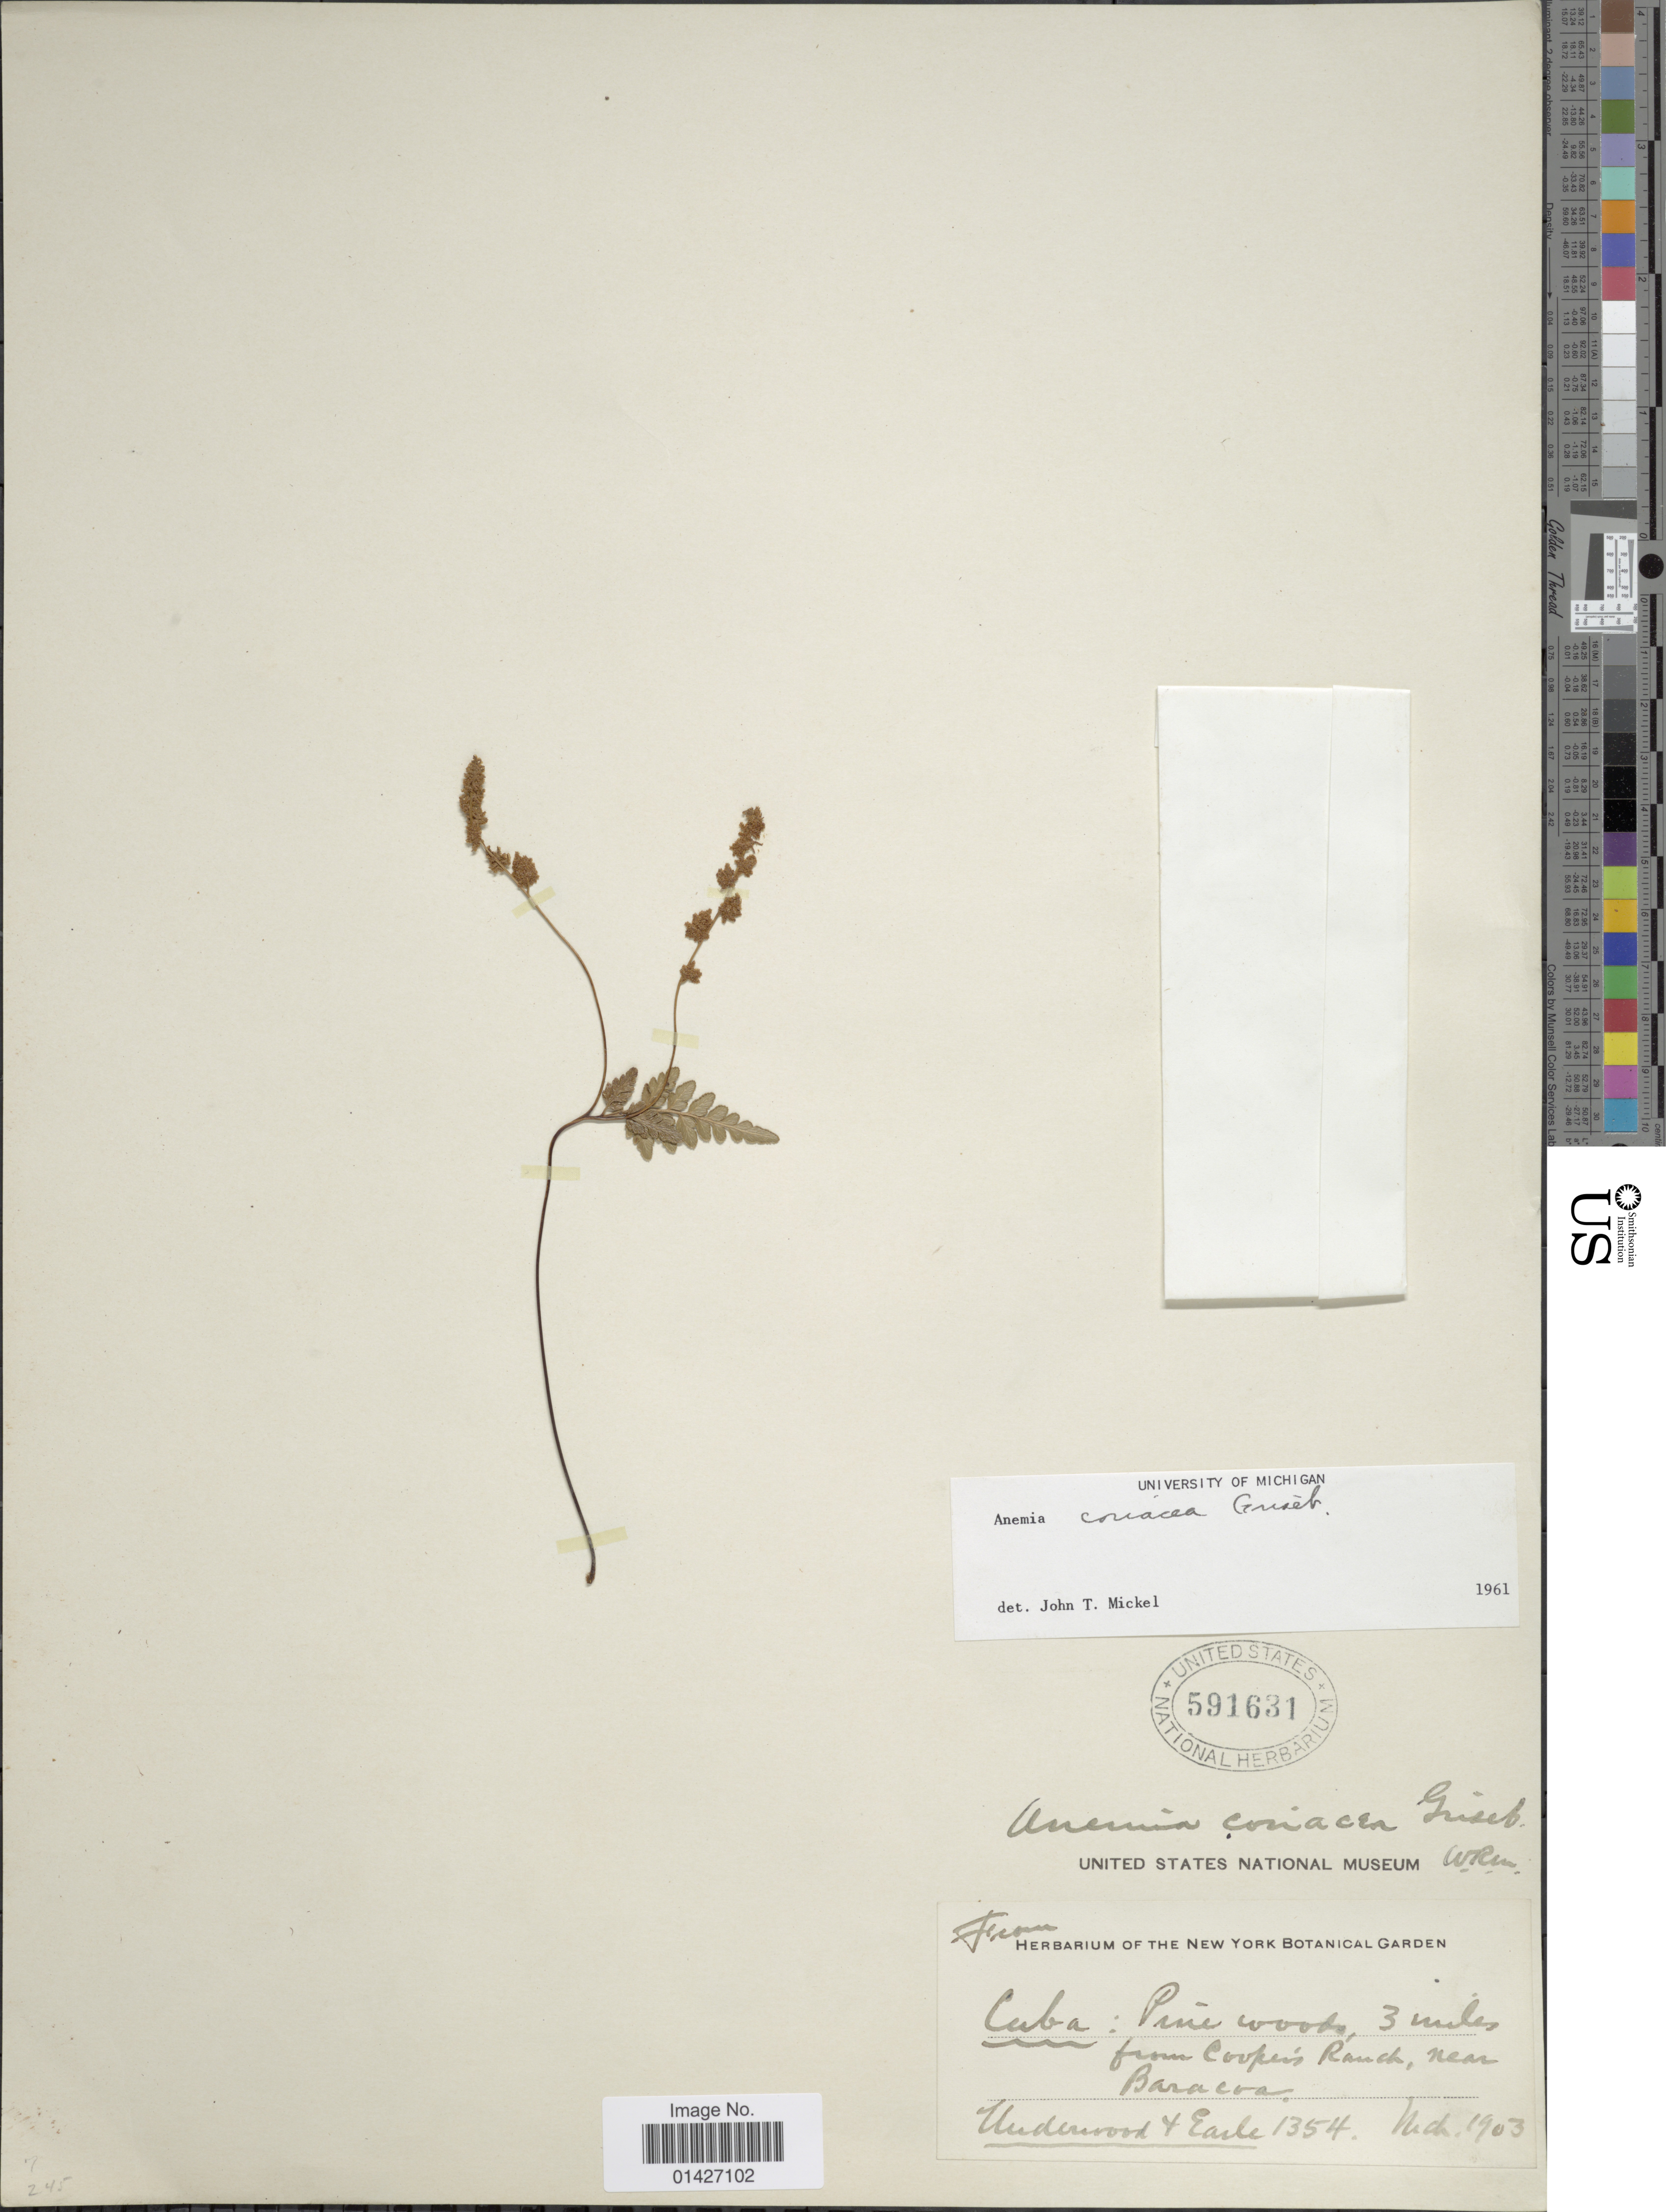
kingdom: Plantae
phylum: Tracheophyta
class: Polypodiopsida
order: Schizaeales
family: Anemiaceae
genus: Anemia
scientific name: Anemia coriacea f. coriacea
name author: Griseb.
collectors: -- Underwood & -. Earle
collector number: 1354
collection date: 1903-03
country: Cuba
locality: Pine woods, 3 miles from Coopers Ranch, near Baracoa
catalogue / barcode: US 591631